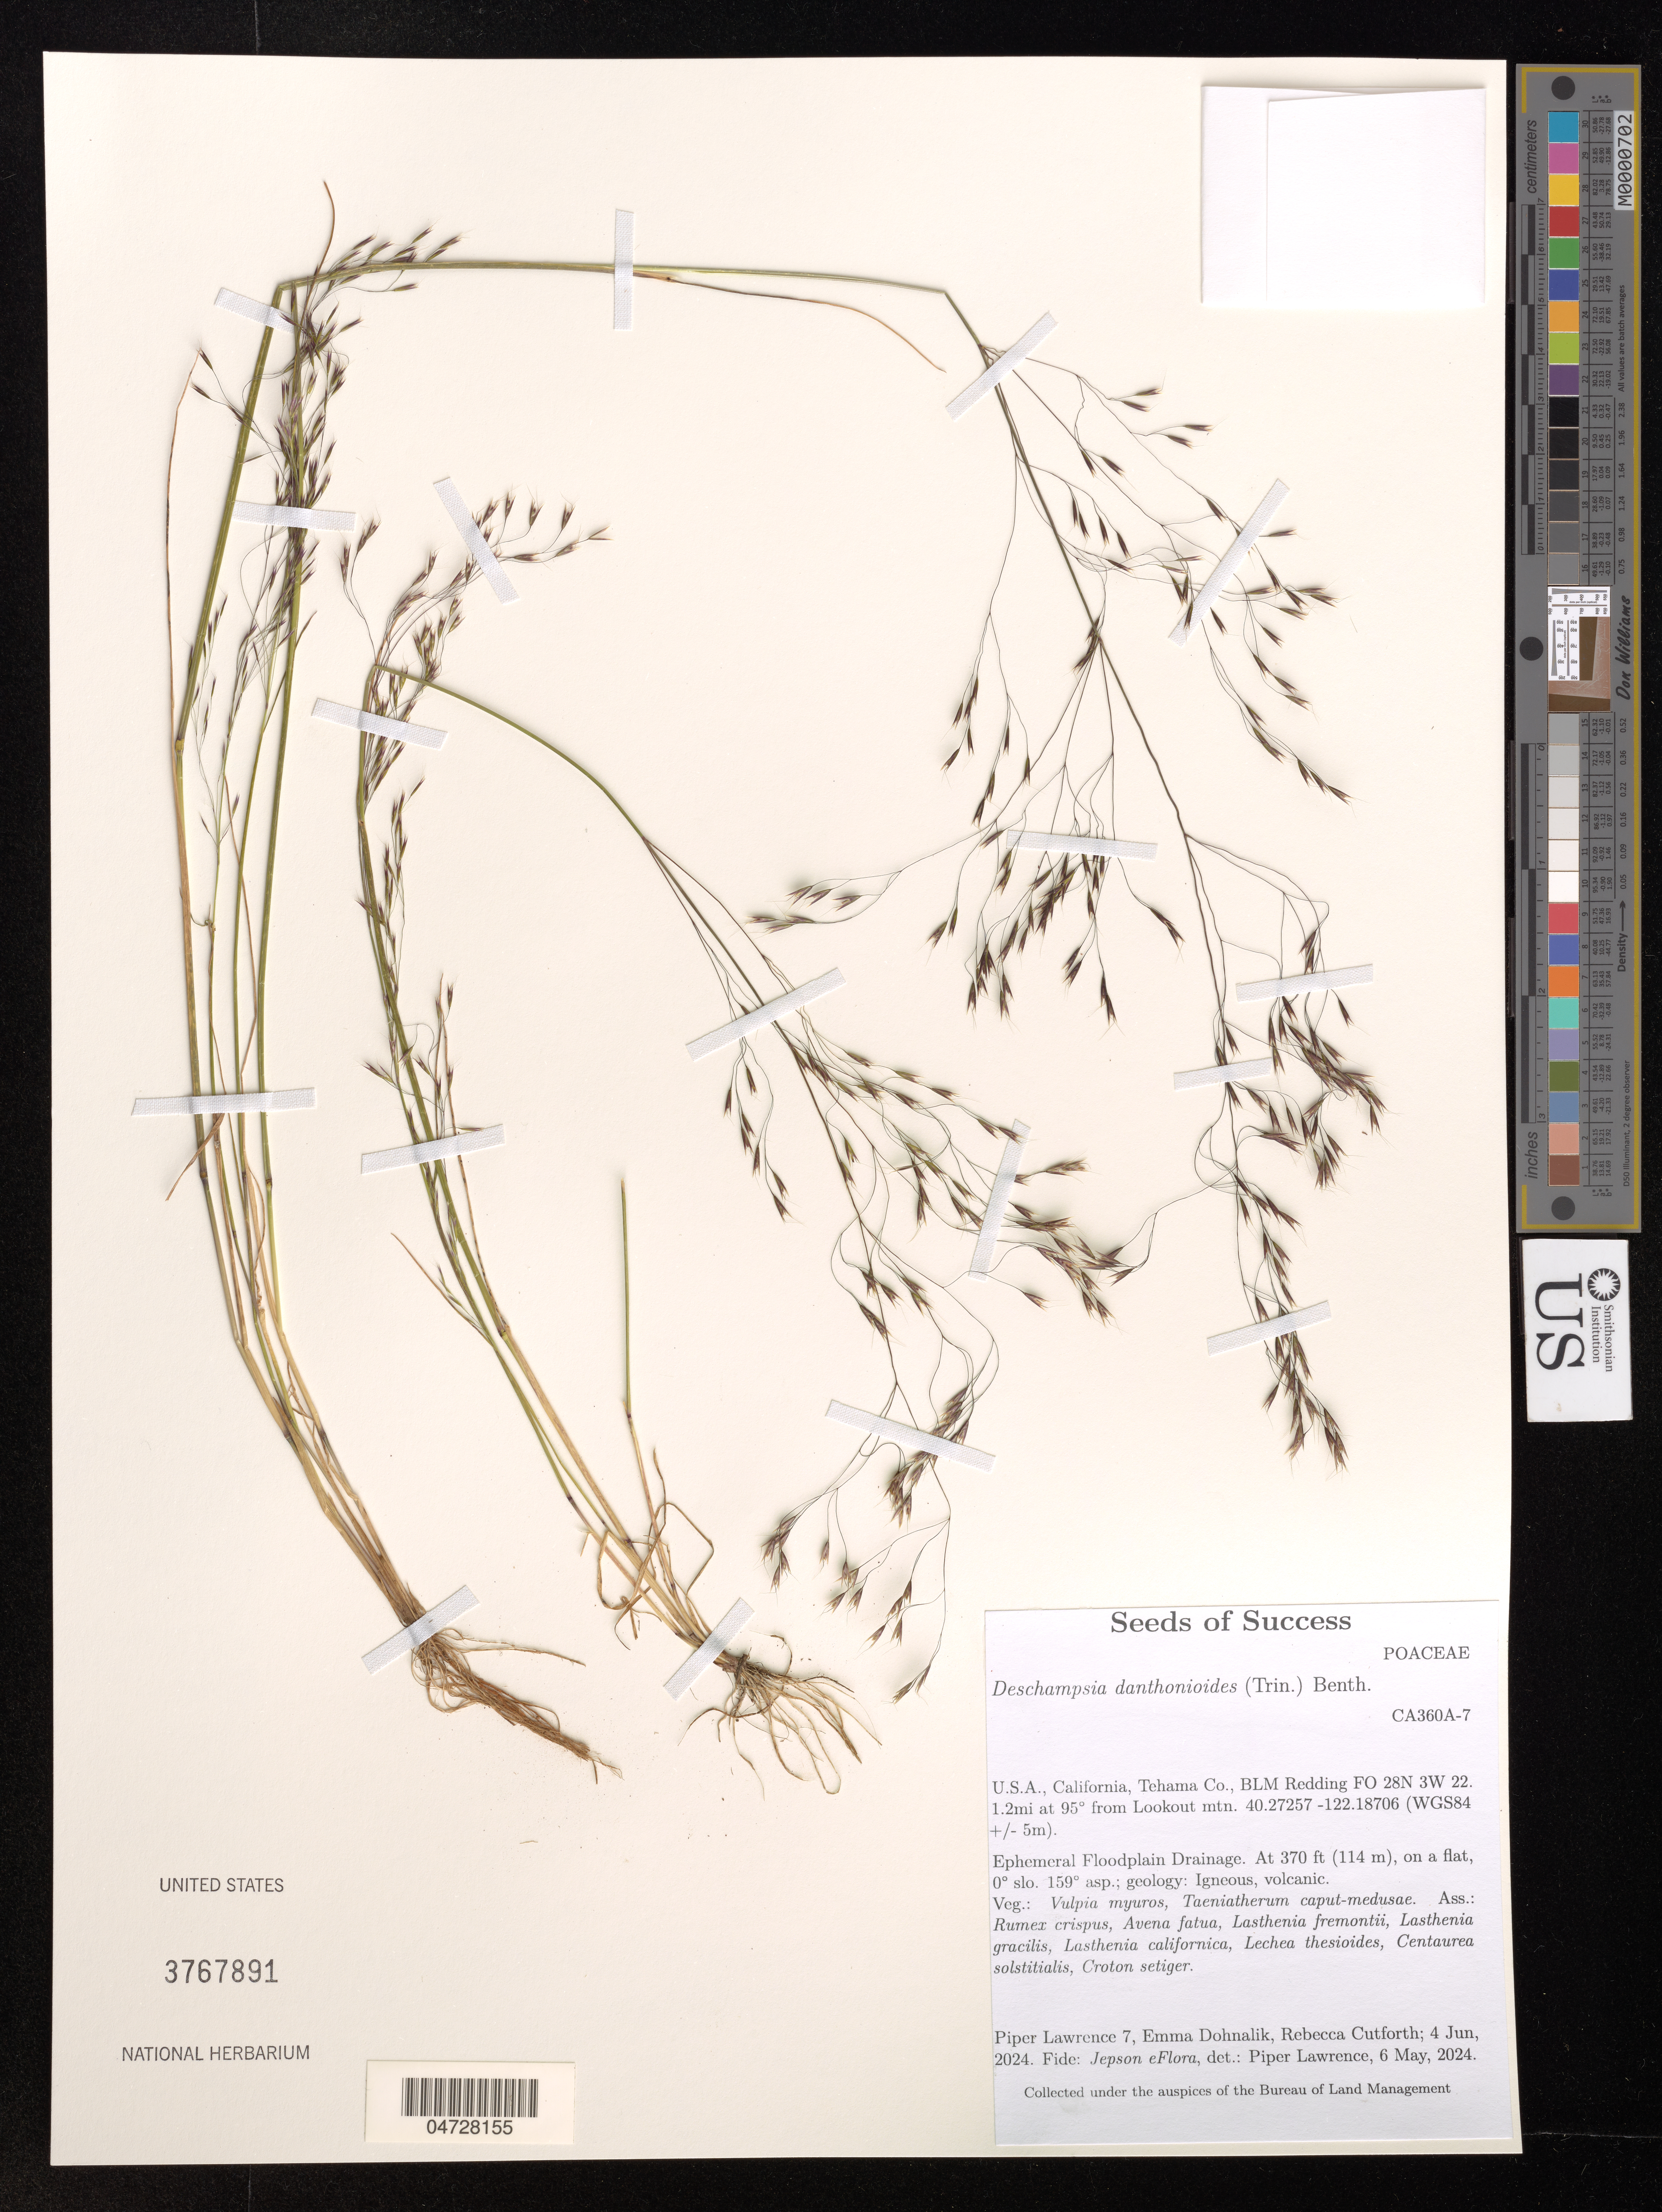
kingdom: Plantae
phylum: Tracheophyta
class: Liliopsida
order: Poales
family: Poaceae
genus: Deschampsia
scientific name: Deschampsia danthonioides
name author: (Trin.) Munro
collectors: P. Lawrence, E. Dohnalik & R. Cutforth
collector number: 7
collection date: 2024-06-04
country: United States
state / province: California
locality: Tehama Co., BLM Redding FO, 1.2 mi at 90° from Lookout mtn.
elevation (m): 113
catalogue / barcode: US 3767891